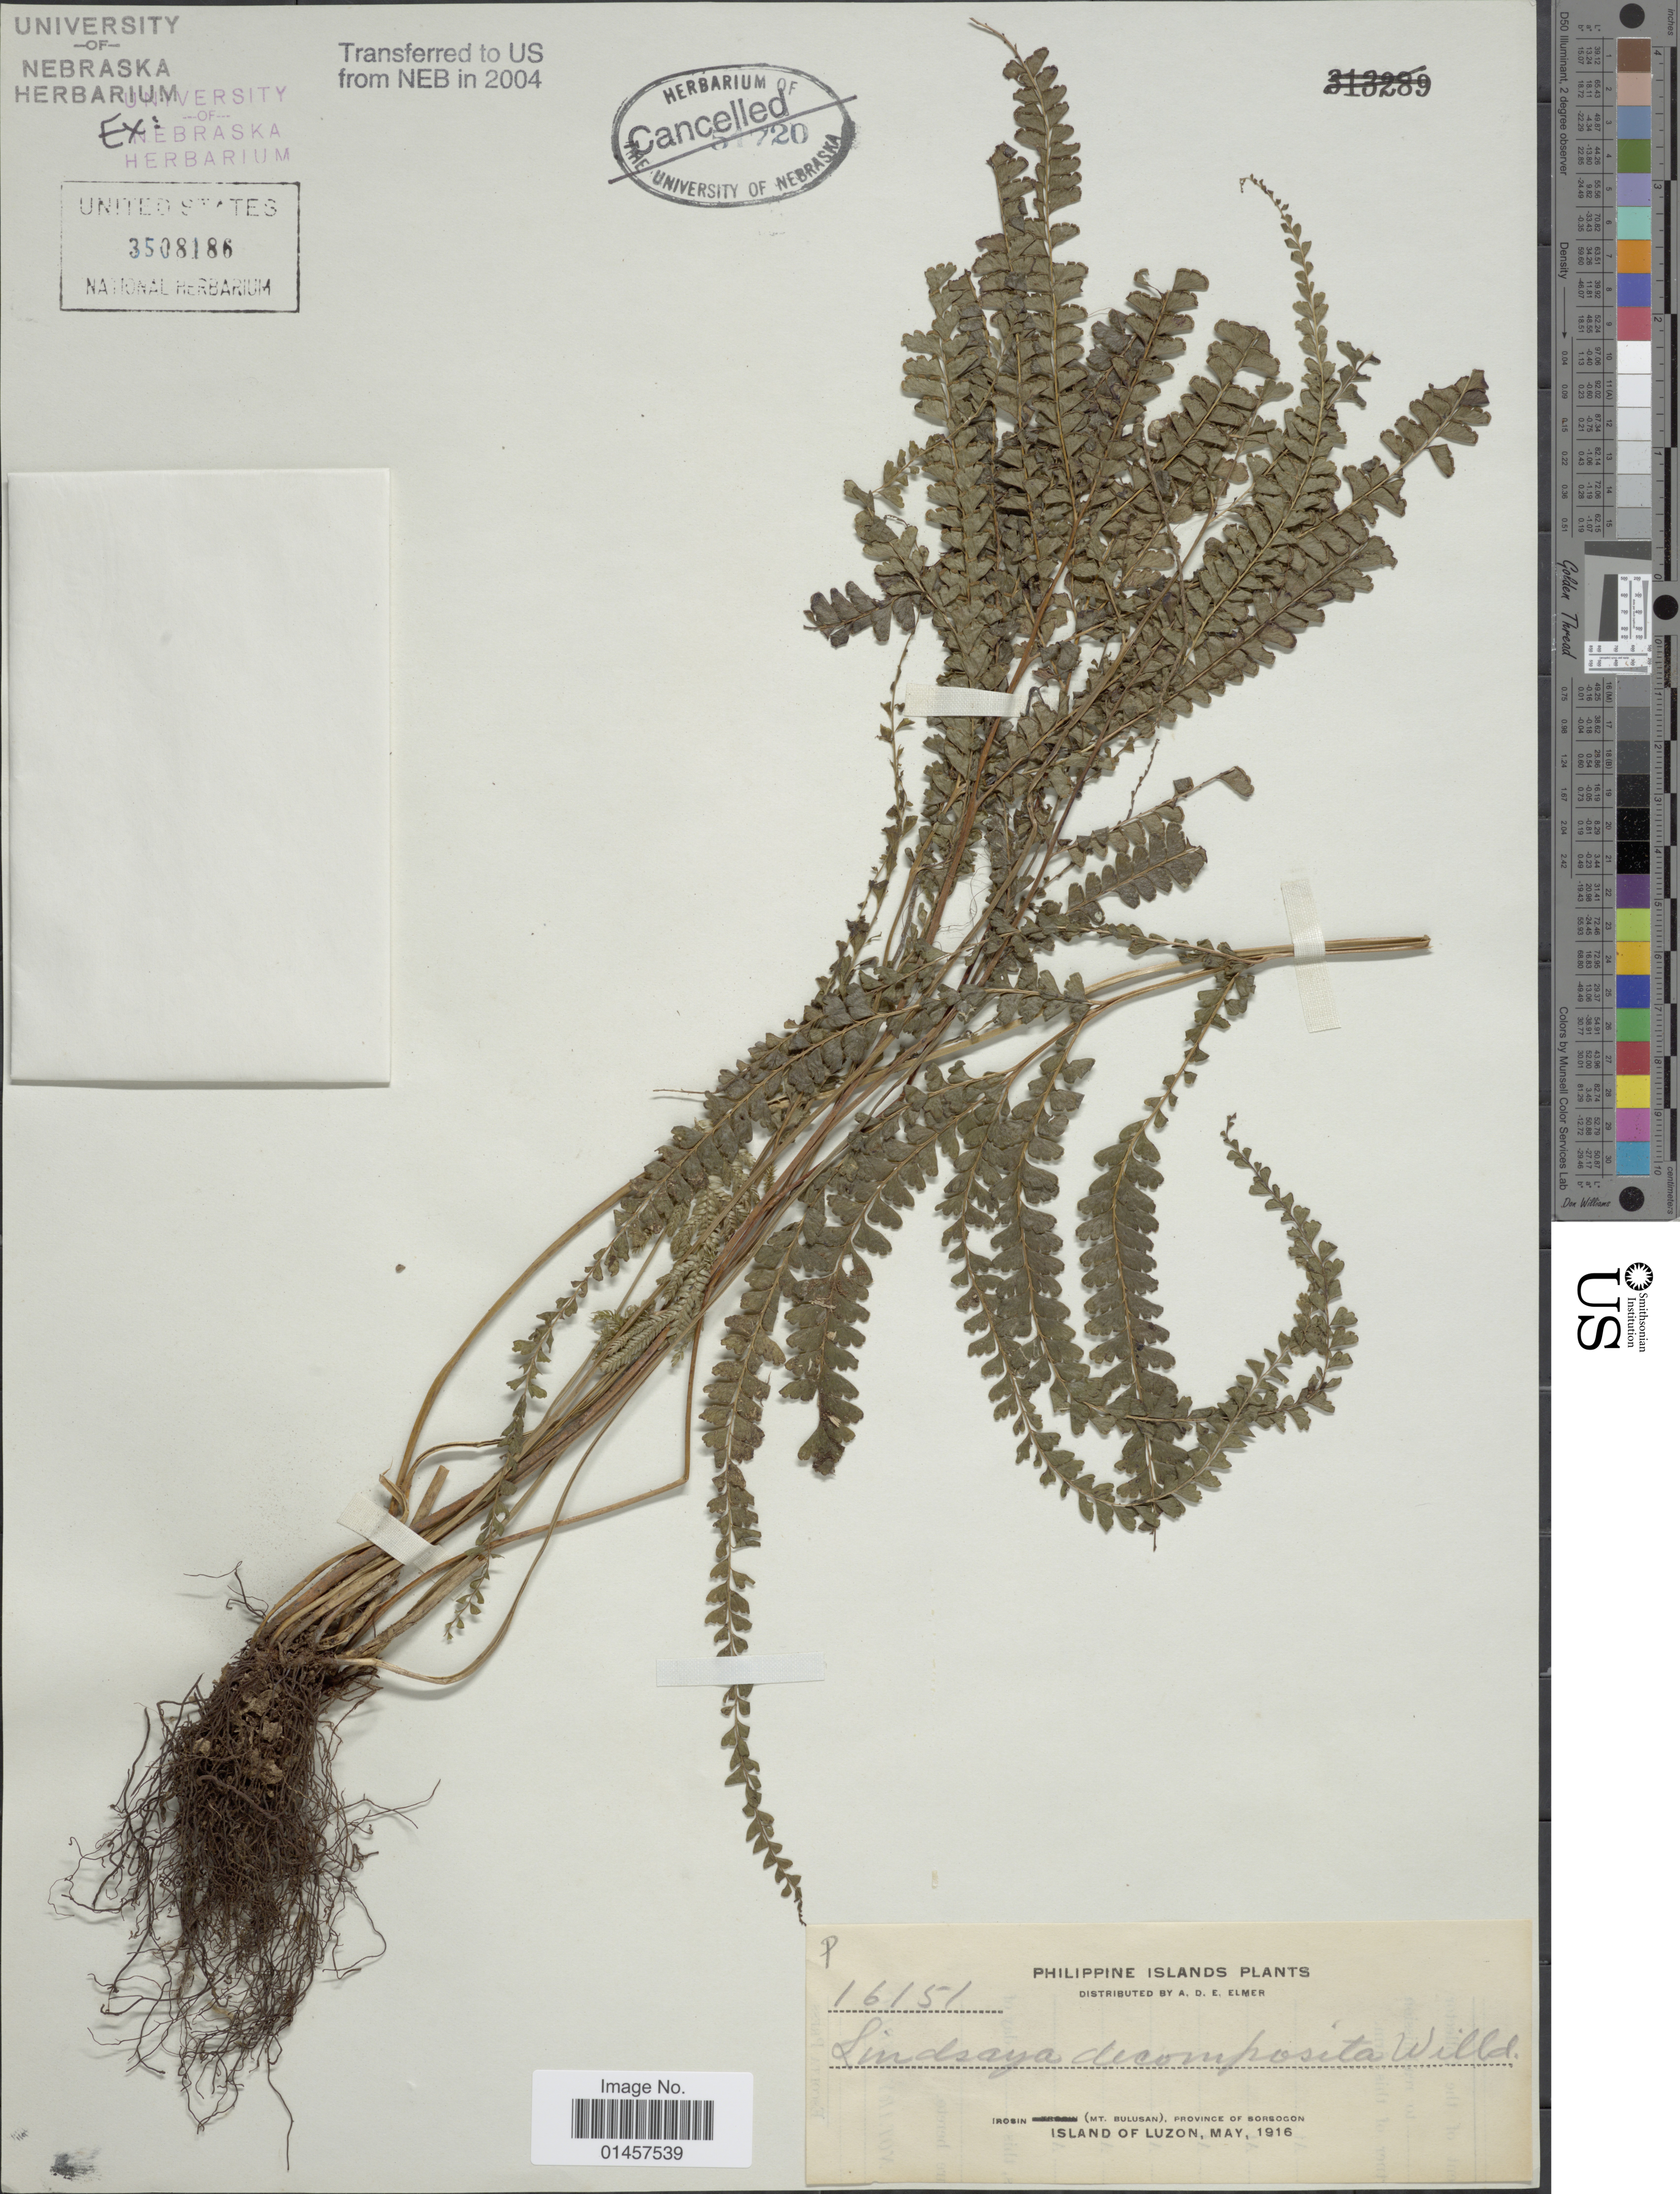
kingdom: Plantae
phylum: Tracheophyta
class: Polypodiopsida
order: Polypodiales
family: Lindsaeaceae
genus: Nesolindsaea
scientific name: Nesolindsaea caudata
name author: (Hook.) Lehtonen & Christenh.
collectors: A. D. E. Elmer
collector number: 16151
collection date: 1916-05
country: Philippines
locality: Philippine Islands, Iriosin(Mt. Bulusan), province of Sorsogon, Island of Luzon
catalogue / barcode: US 3508186